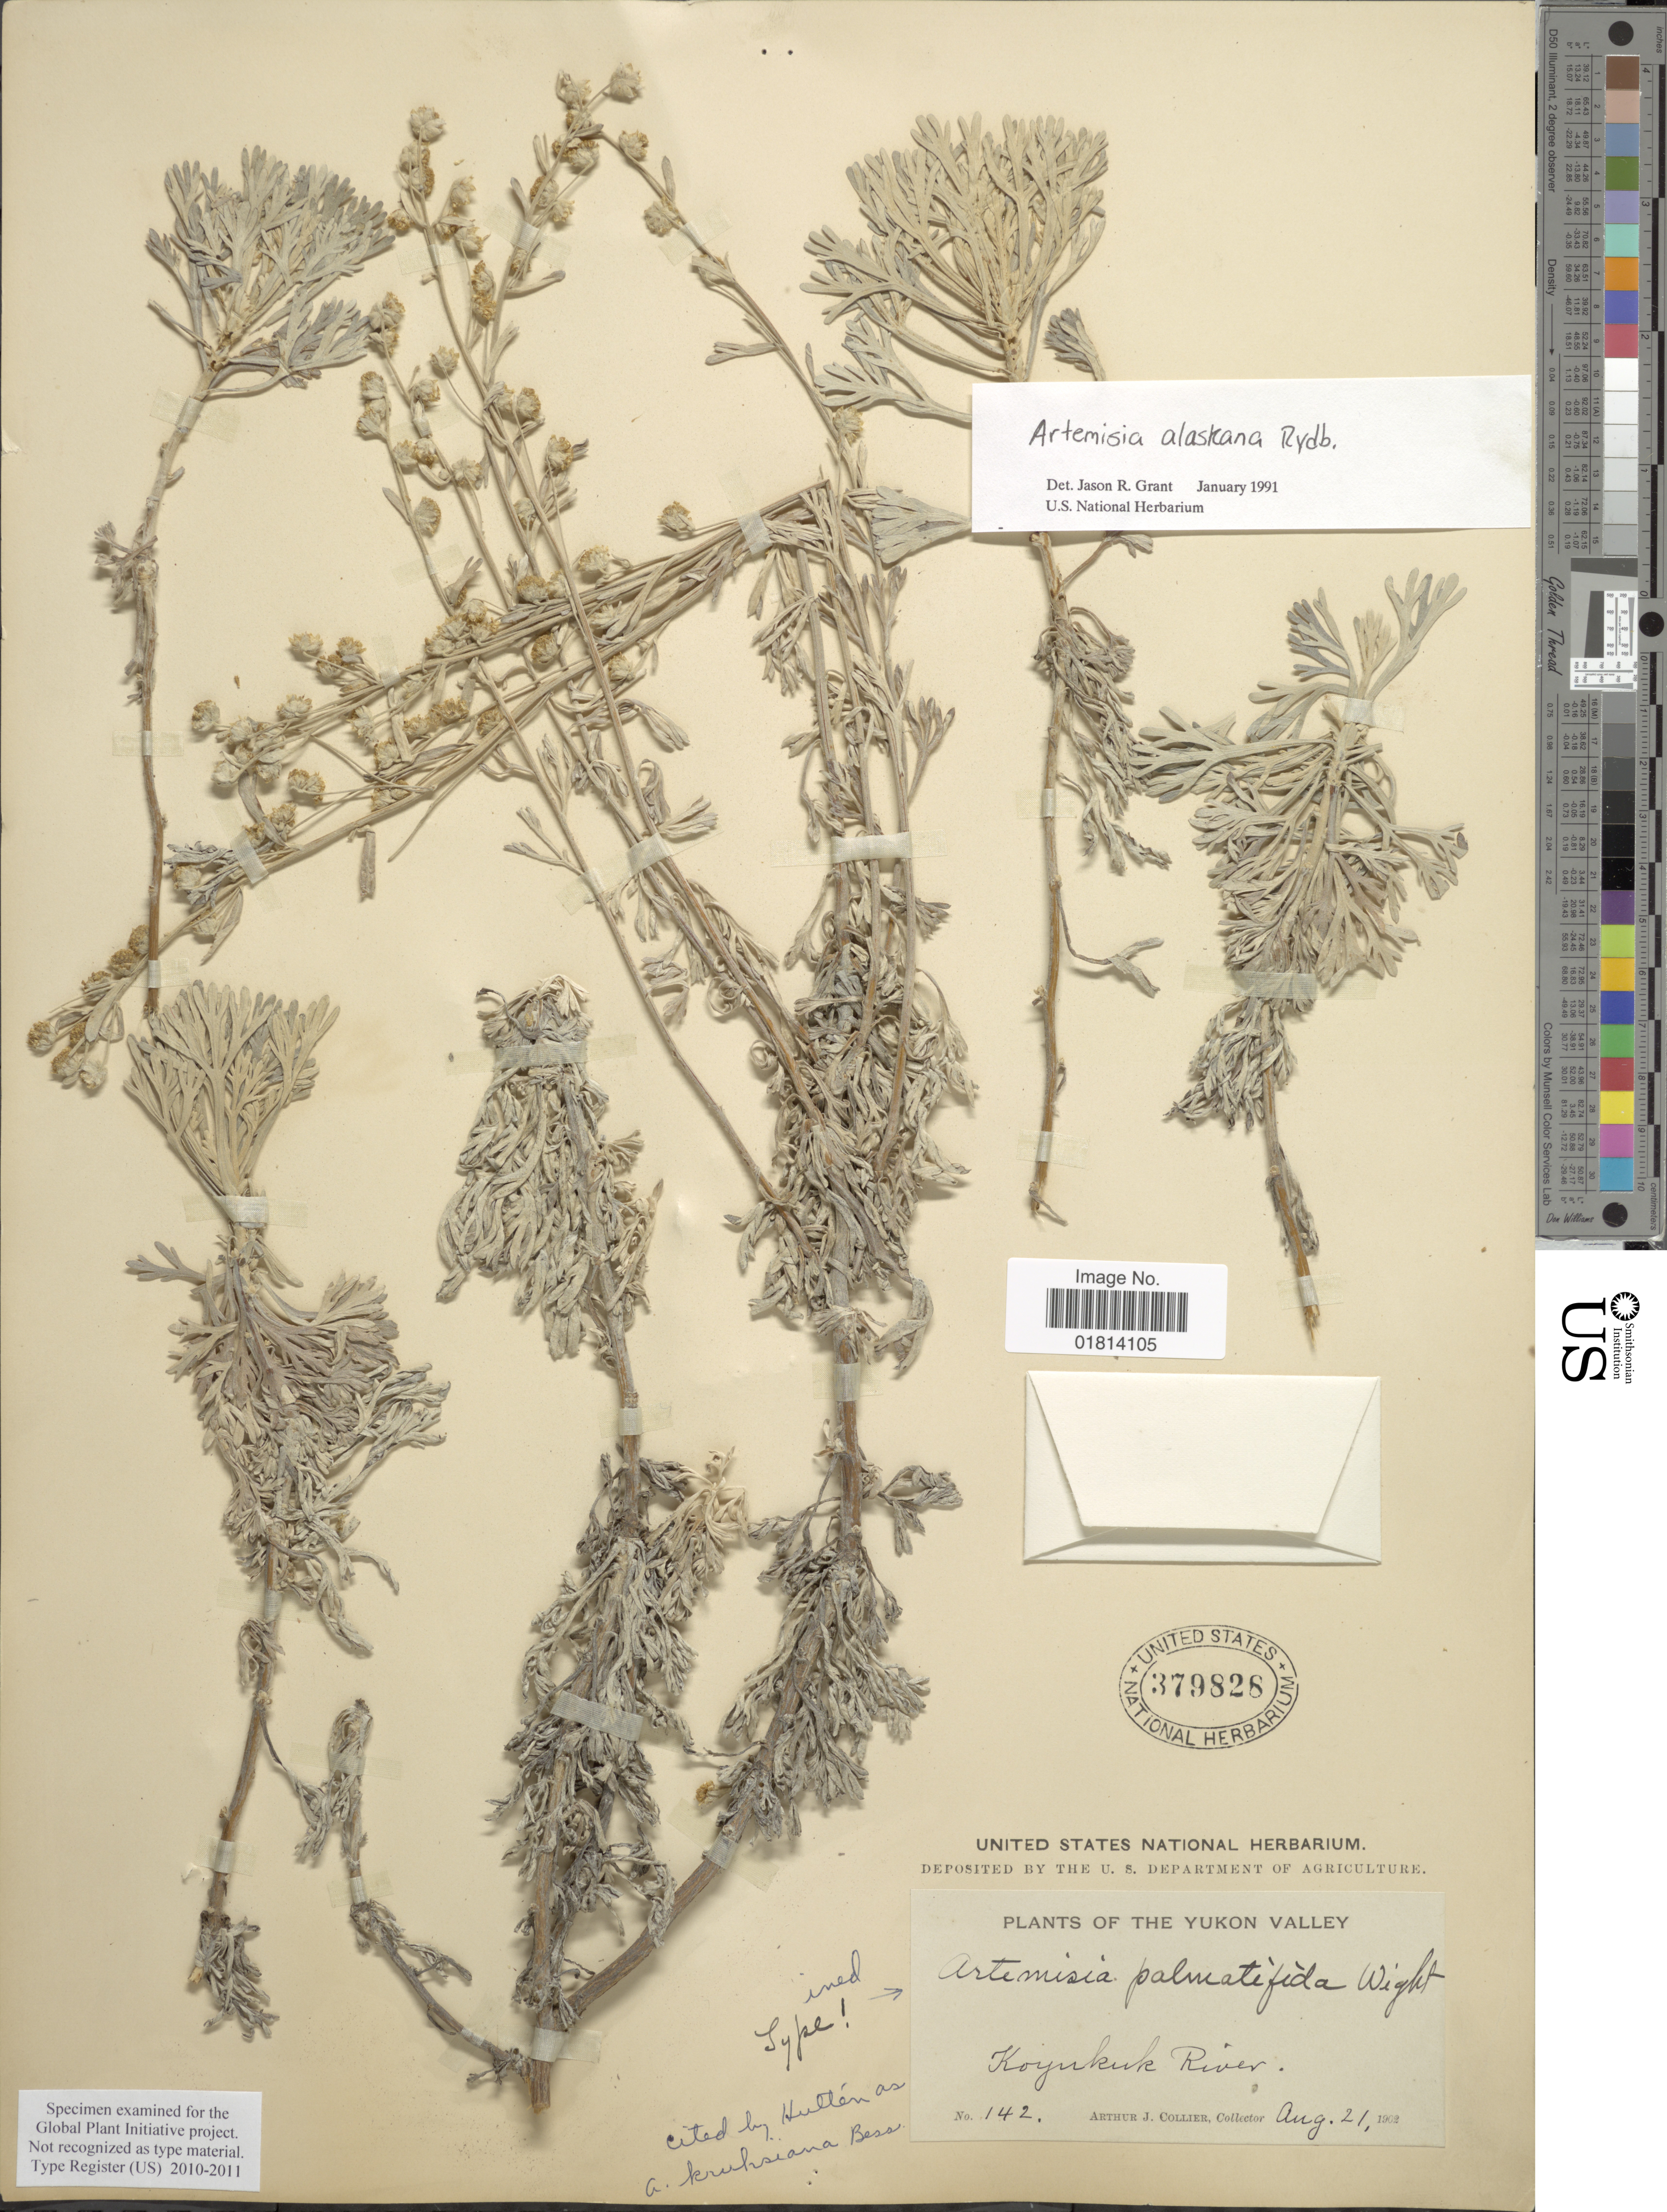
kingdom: Plantae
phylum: Tracheophyta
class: Magnoliopsida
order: Asterales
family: Asteraceae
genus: Artemisia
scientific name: Artemisia alaskana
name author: Rydb.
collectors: A. Collier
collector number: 142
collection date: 1902-08-21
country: Canada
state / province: Yukon Territory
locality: Yukon Valley. Koyukuk River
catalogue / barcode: US 379828